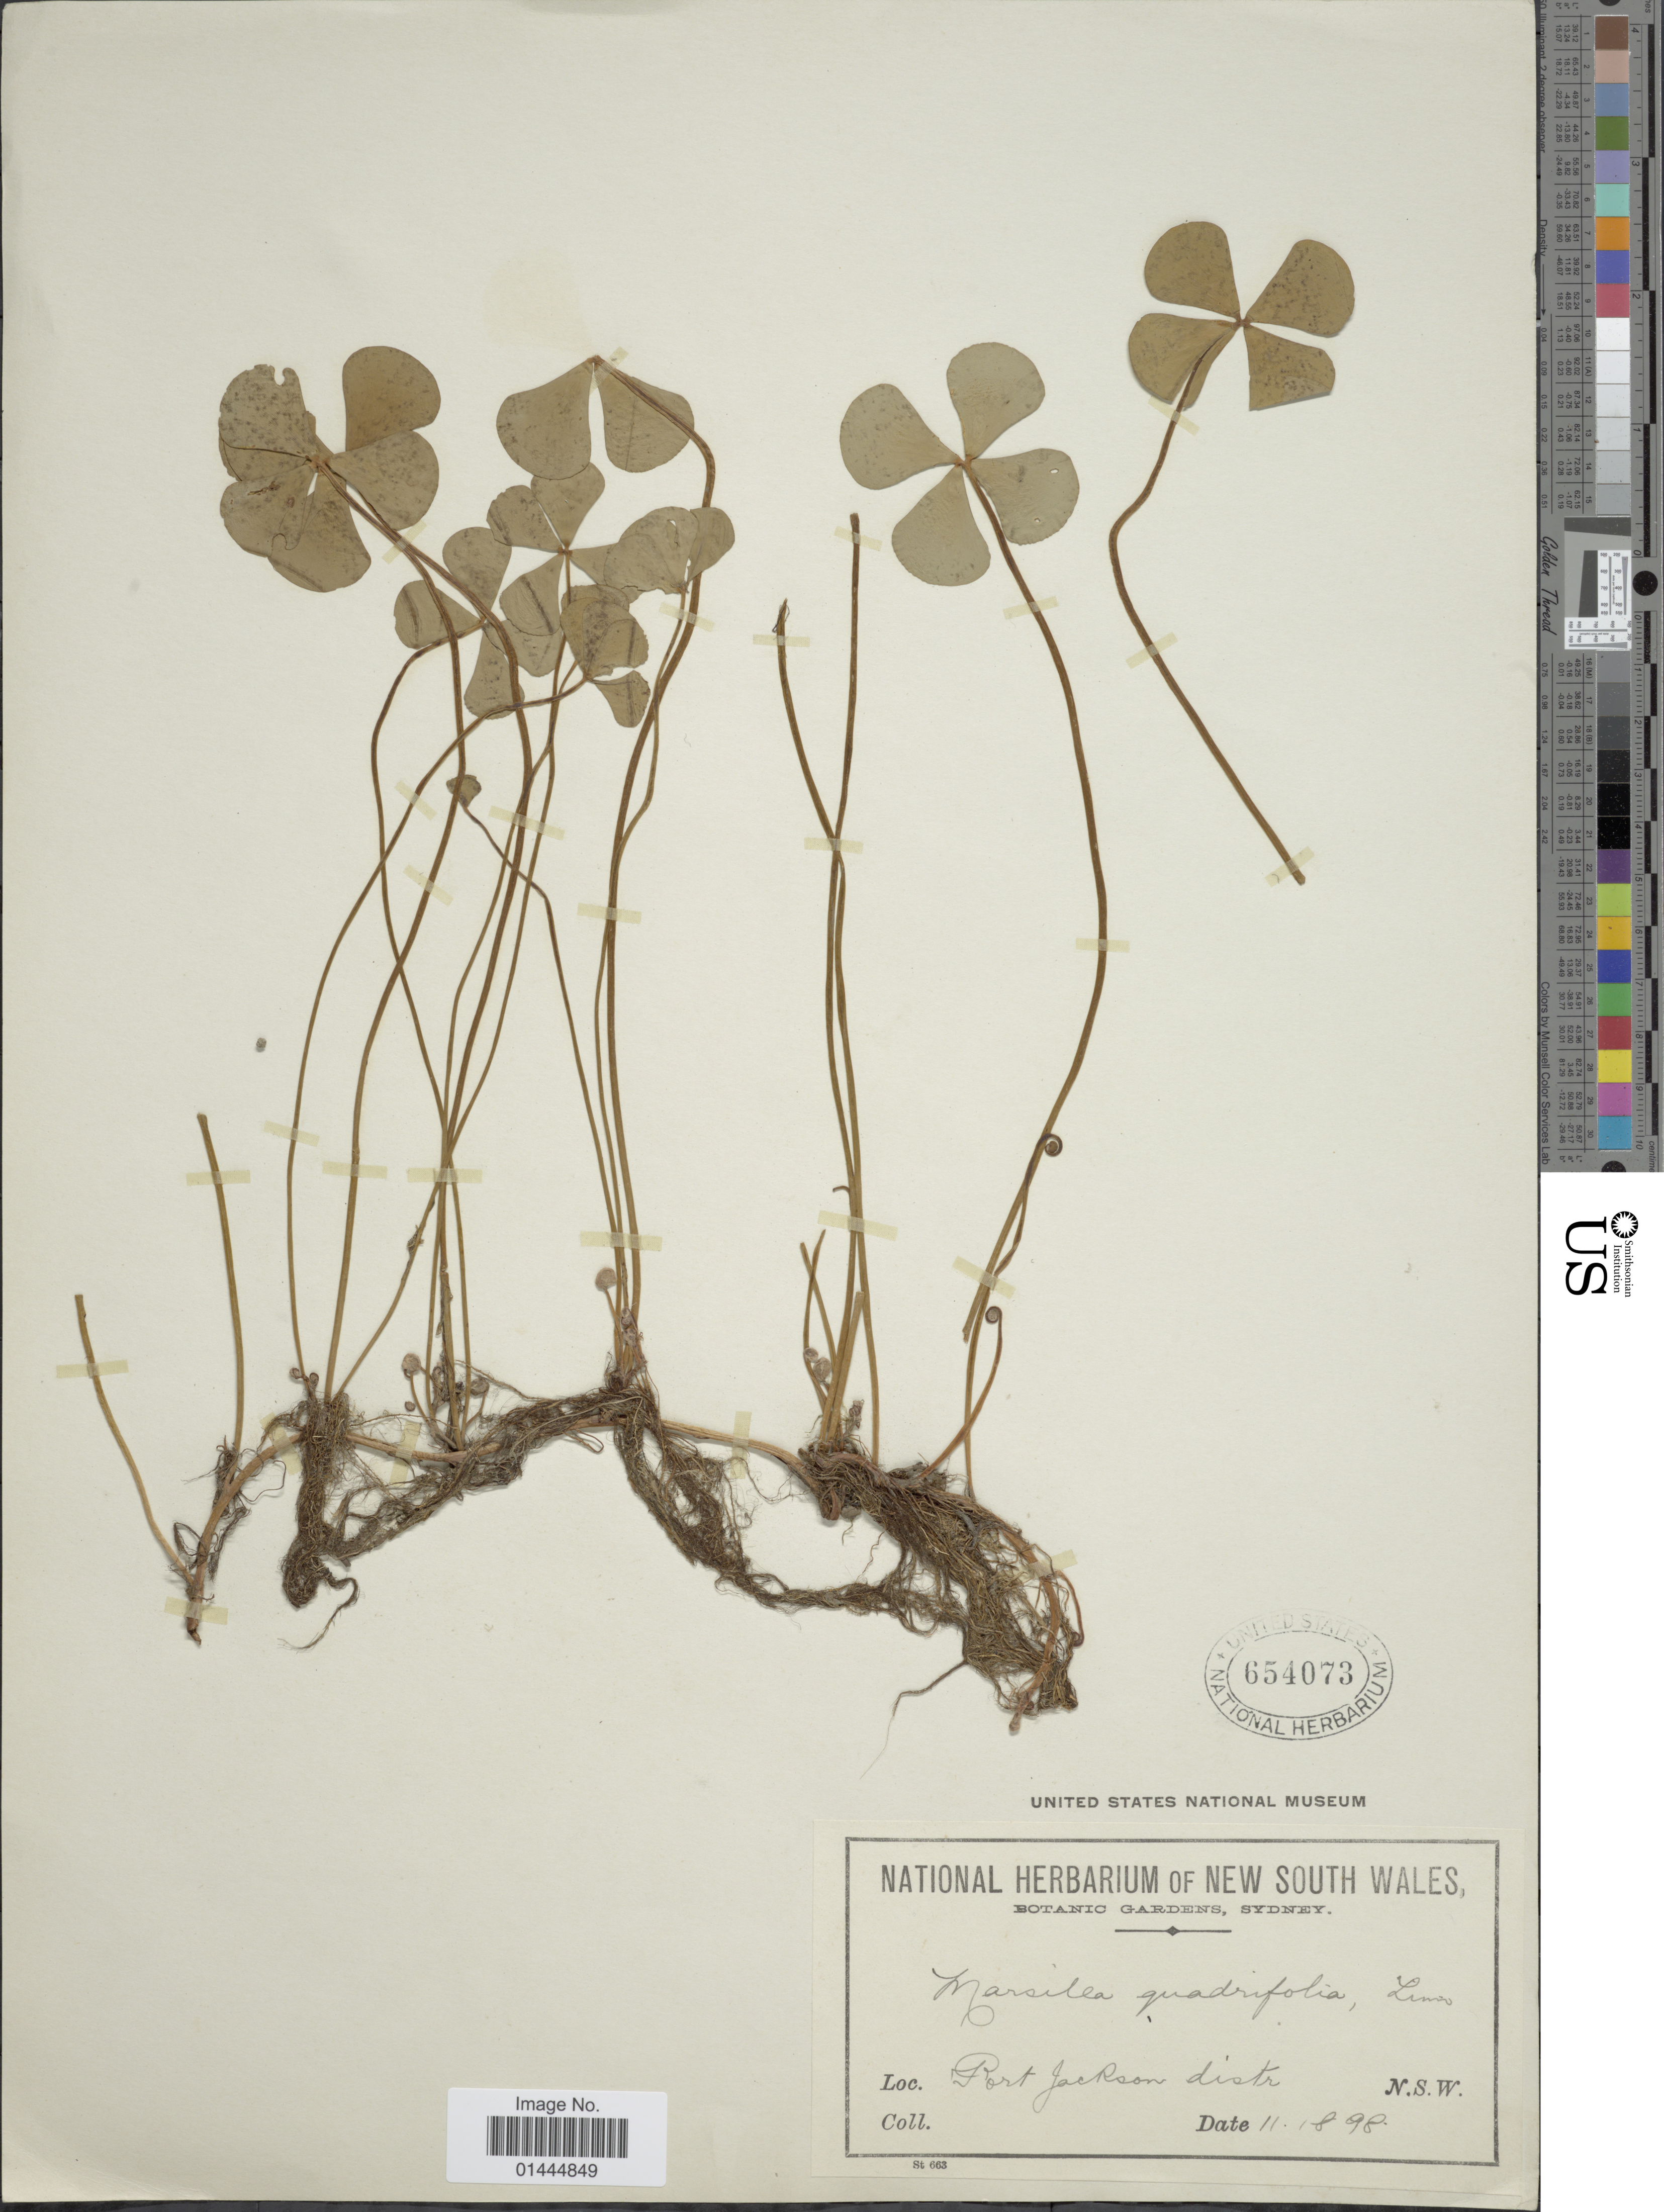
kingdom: Plantae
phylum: Tracheophyta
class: Polypodiopsida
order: Salviniales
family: Marsileaceae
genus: Marsilea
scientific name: Marsilea quadrifolia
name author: L.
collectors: National Herbarium of New South Wales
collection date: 1898-11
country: Australia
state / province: New South Wales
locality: Port Jackson distr.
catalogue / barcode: US 654073